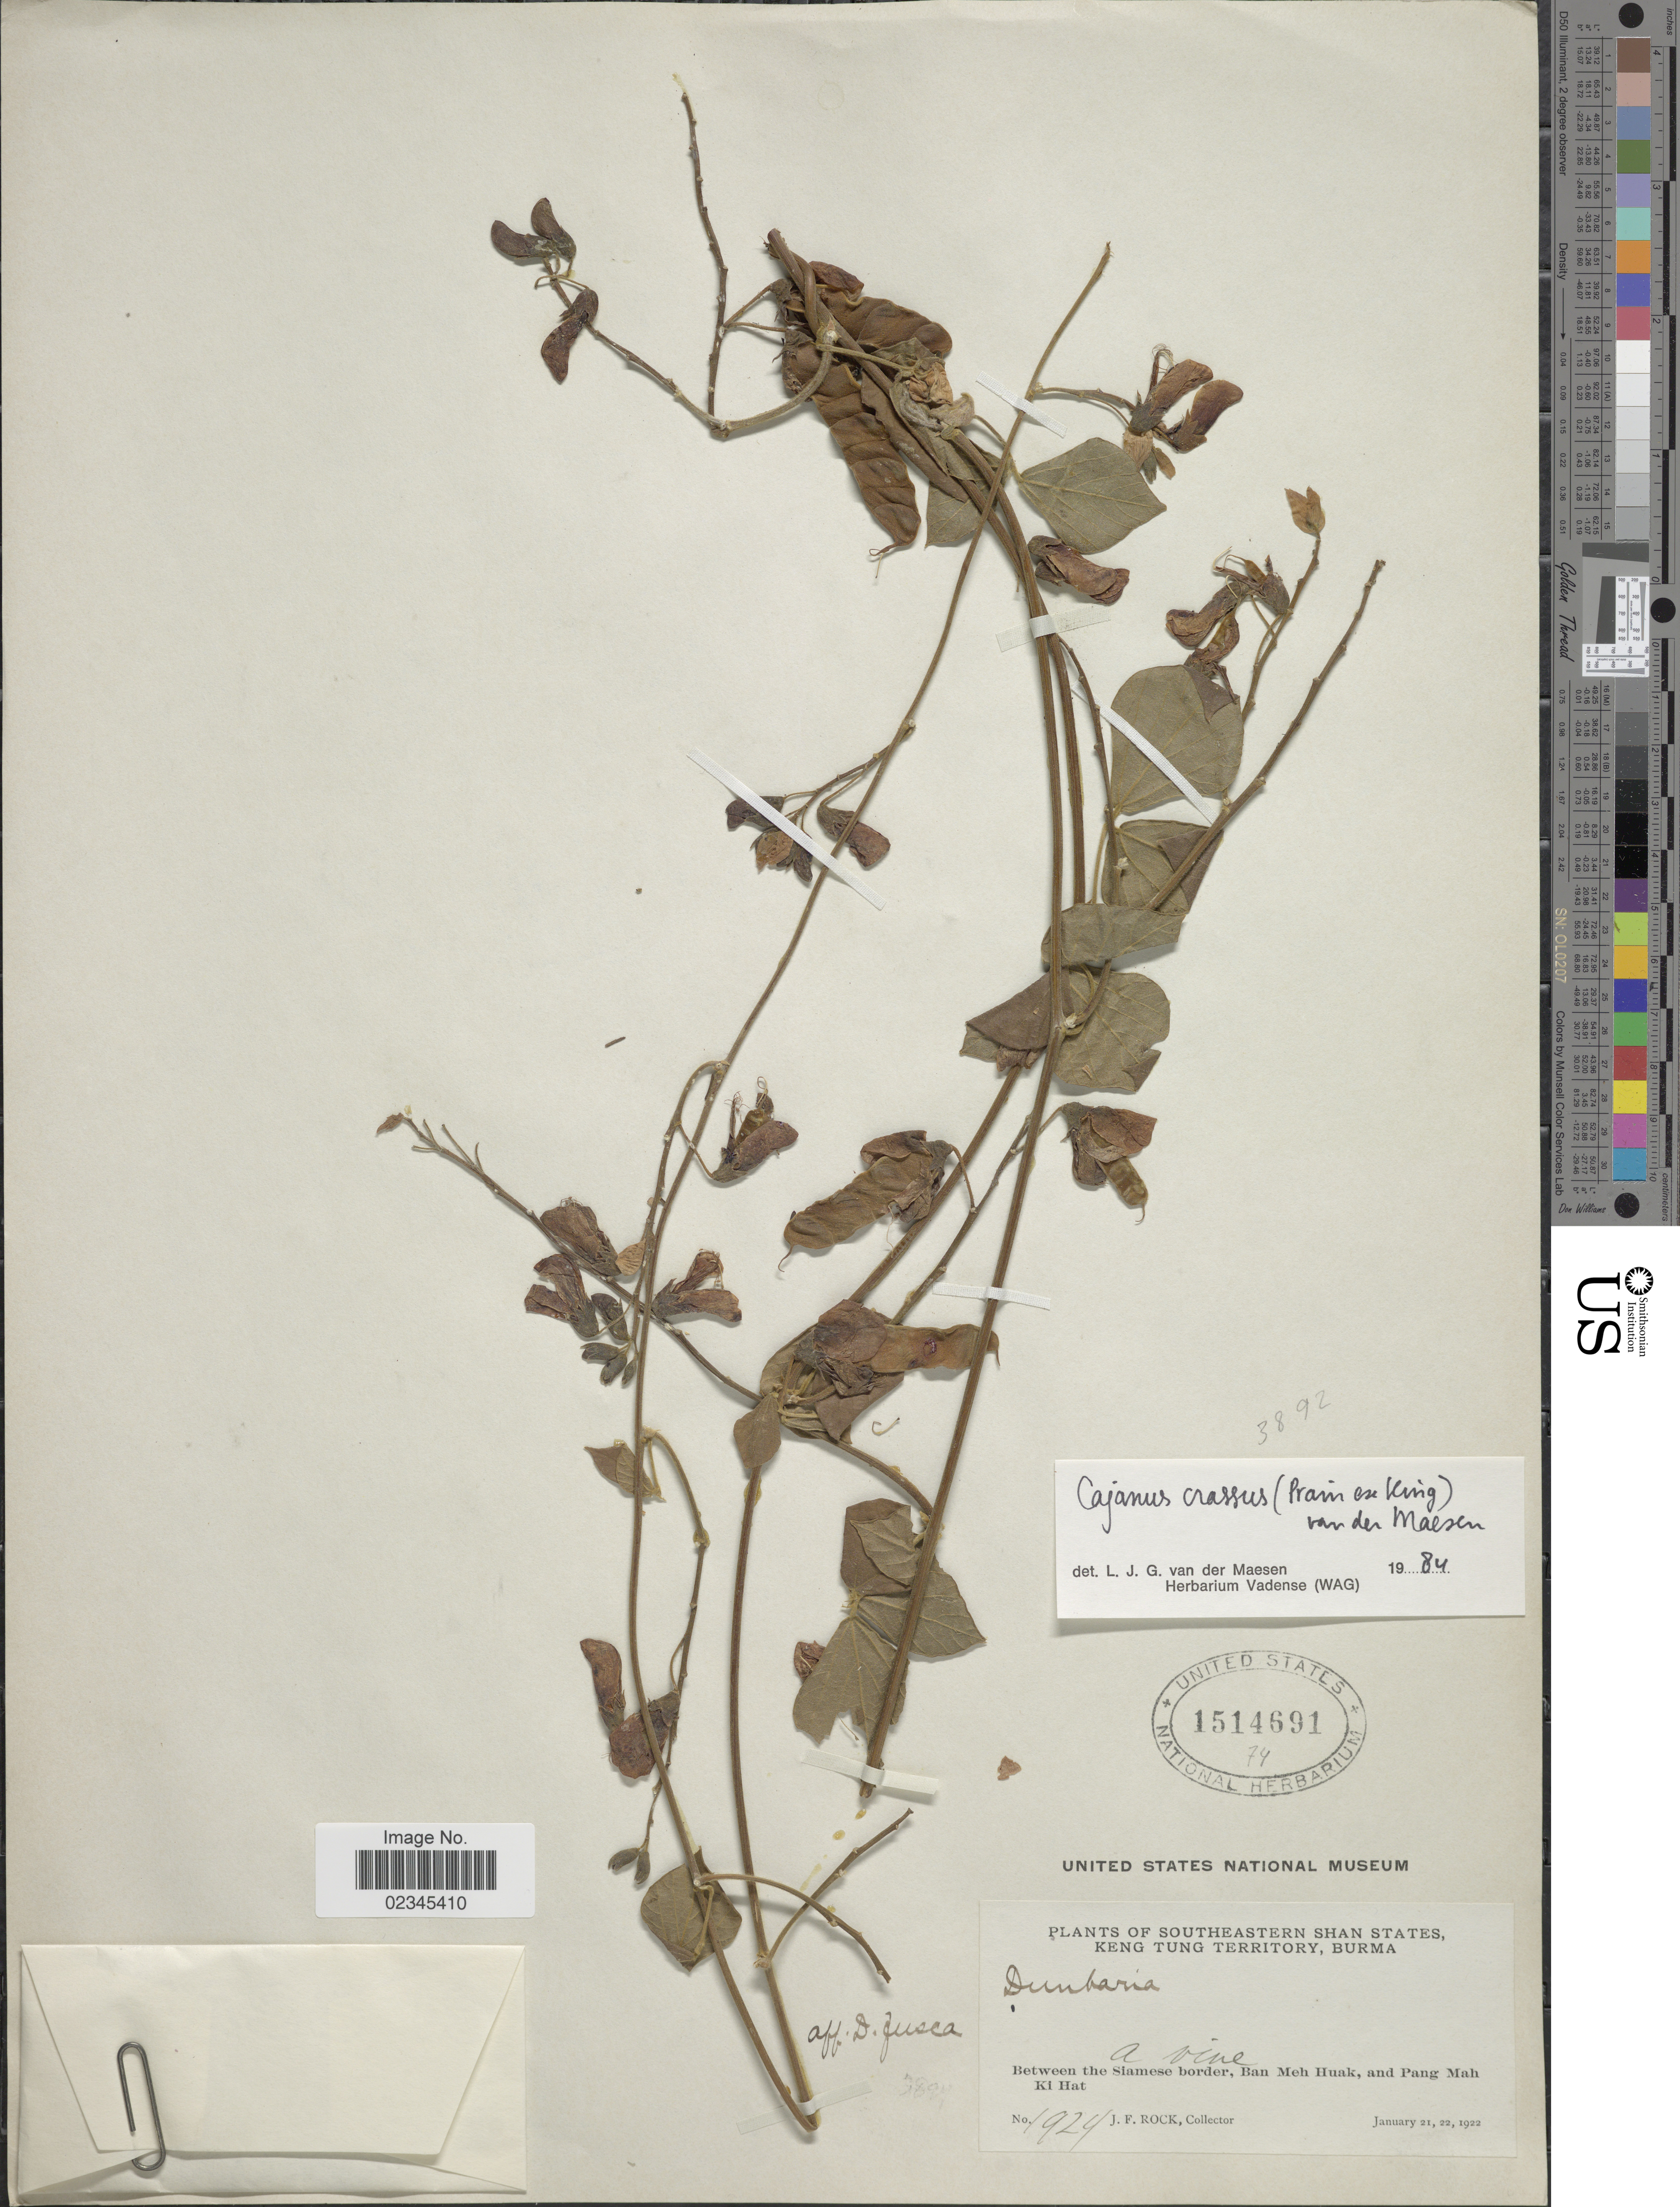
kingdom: Plantae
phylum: Tracheophyta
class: Magnoliopsida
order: Fabales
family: Fabaceae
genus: Cajanus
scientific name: Cajanus crassus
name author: (Prain ex King) Maesen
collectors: J. Rock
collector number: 1924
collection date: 1922-01-21/1922-01-22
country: Myanmar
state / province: Shan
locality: Southeastern Shan States, Keng Tung Territory, Burma. Between the Siamese border, Ban Meh Huak, and Pang Mah Ki Hat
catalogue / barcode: US 1514691